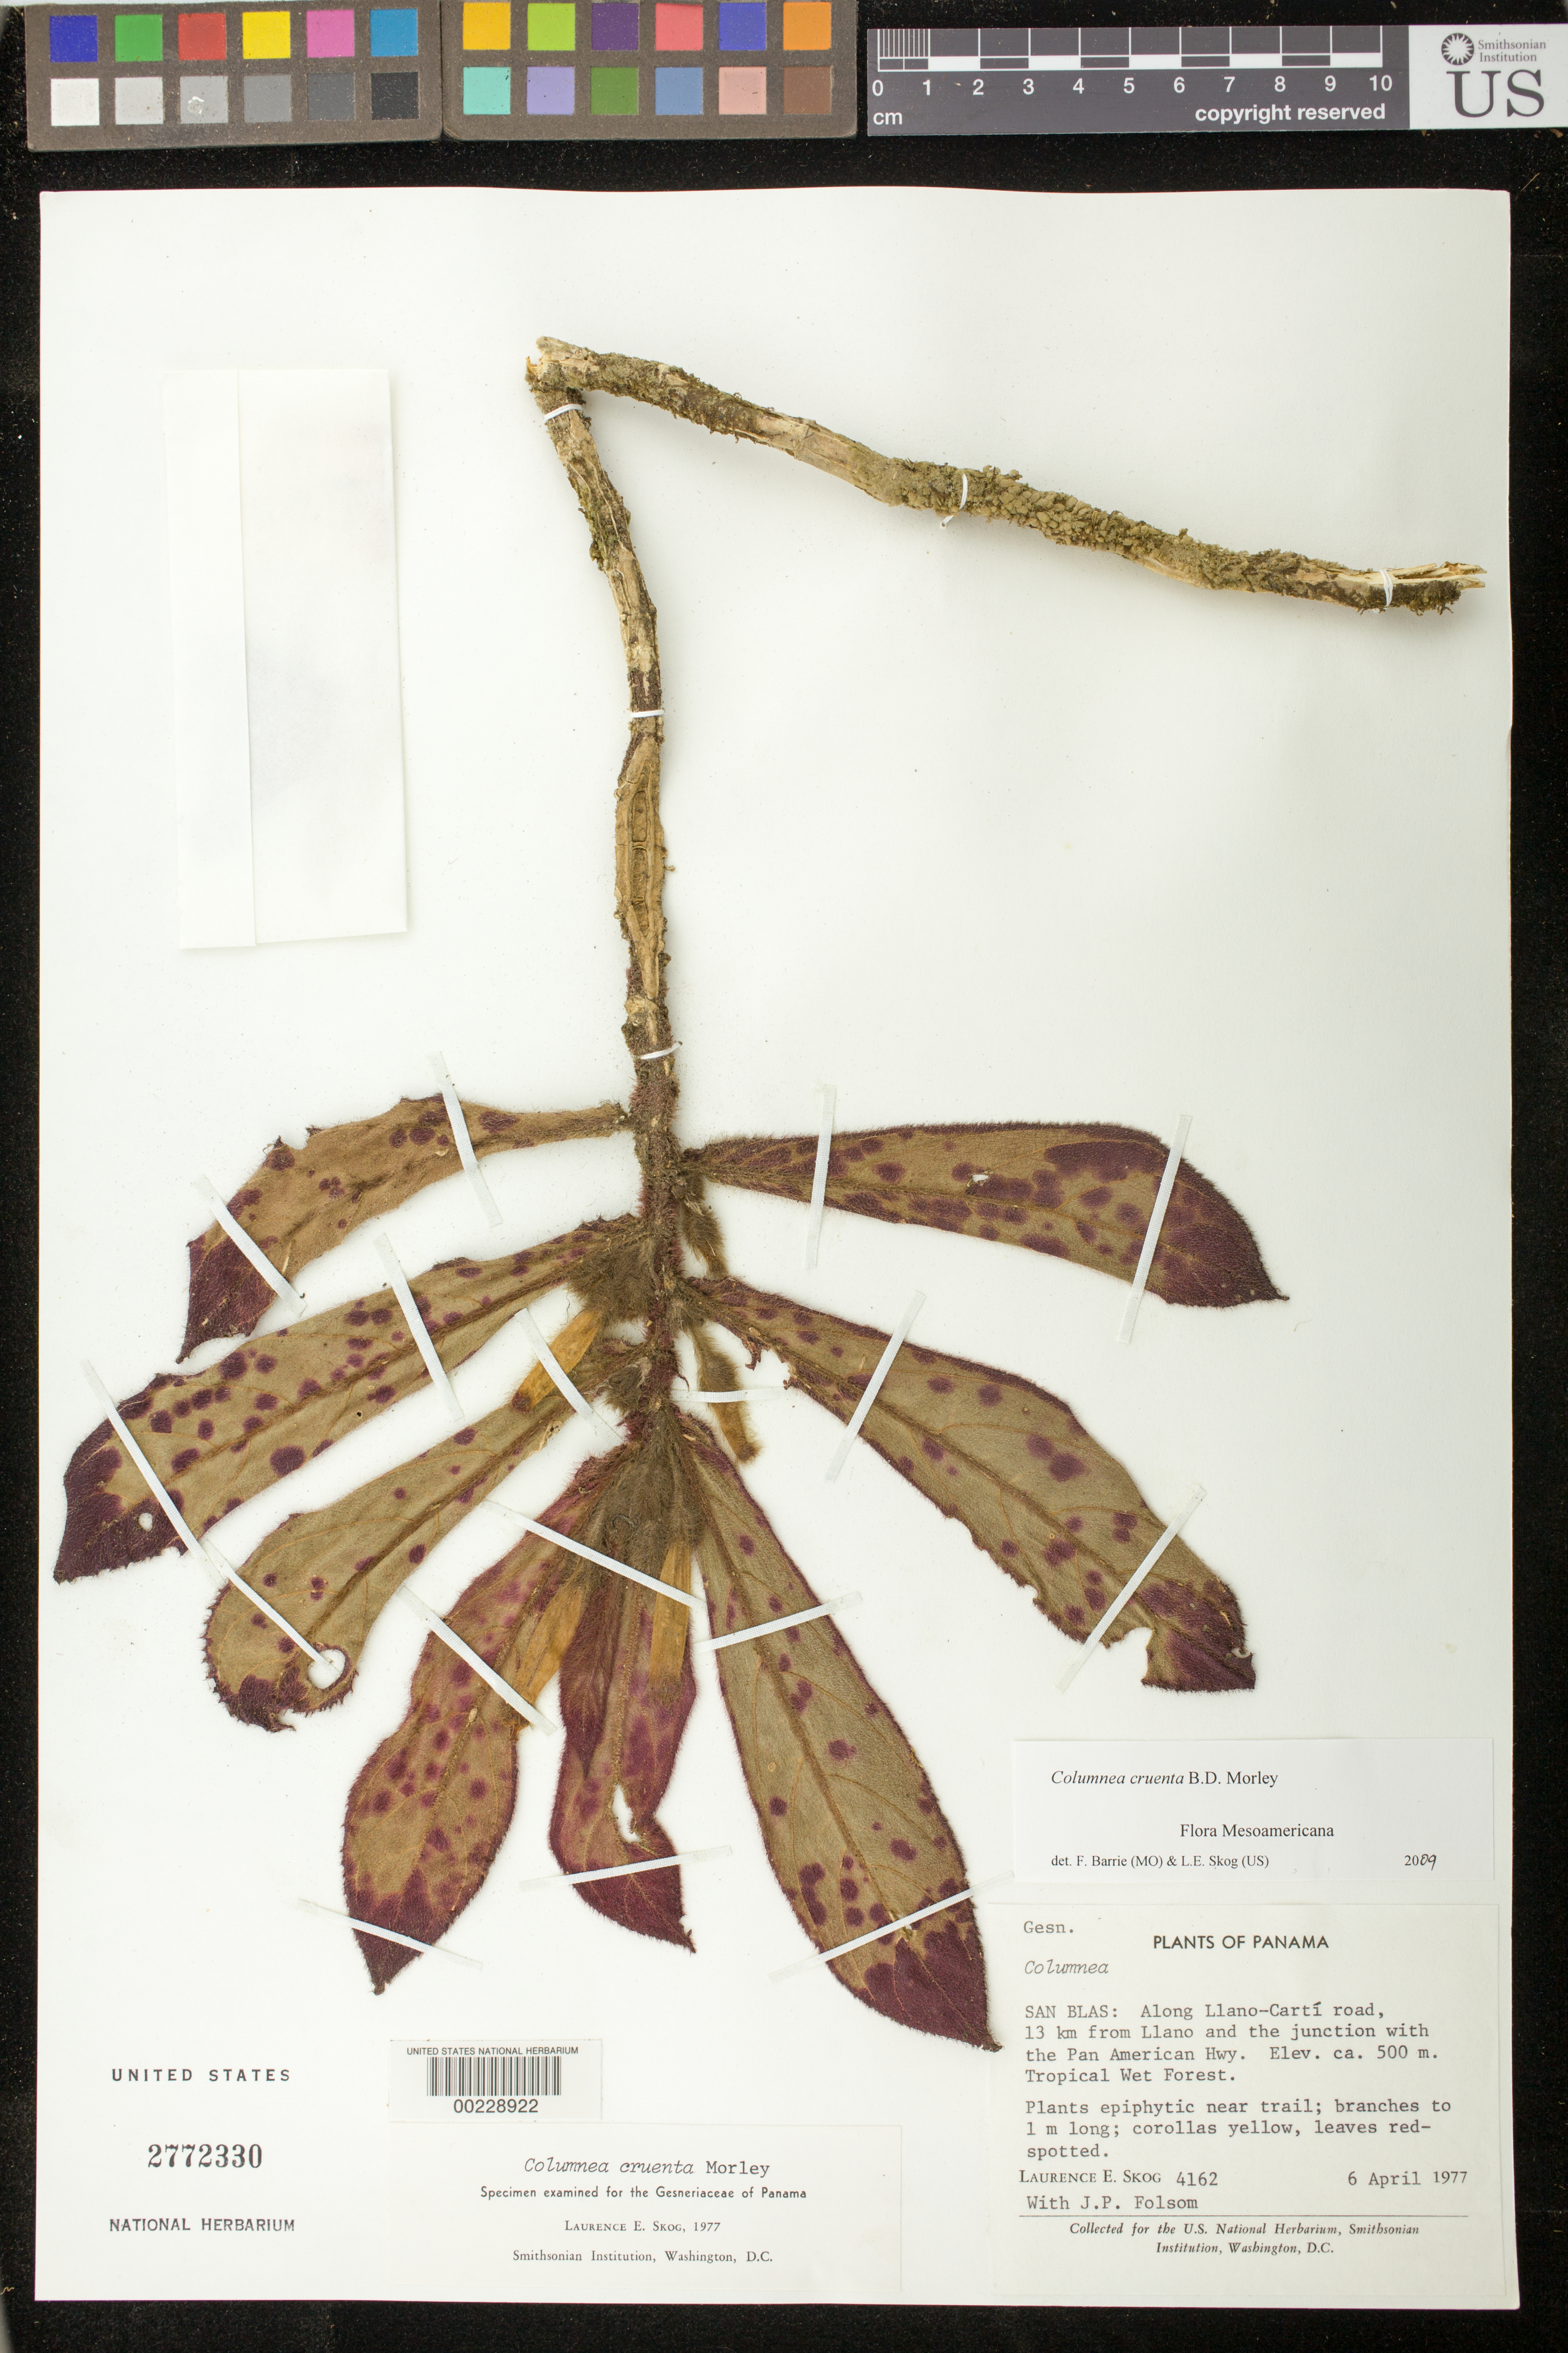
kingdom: Plantae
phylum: Tracheophyta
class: Magnoliopsida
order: Lamiales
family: Gesneriaceae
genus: Columnea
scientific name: Columnea cruenta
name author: B.D. Morley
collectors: L. E. Skog & J. P. Folsom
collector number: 4162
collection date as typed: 06 Apr 1977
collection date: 1977-04-06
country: Panama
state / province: Kuna Yala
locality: Prov. San Blas, along Llano-Carti road, 13 km from Llano and the junction with the Pan American hwy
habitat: Tropical wet forest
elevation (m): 500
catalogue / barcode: US 2772330